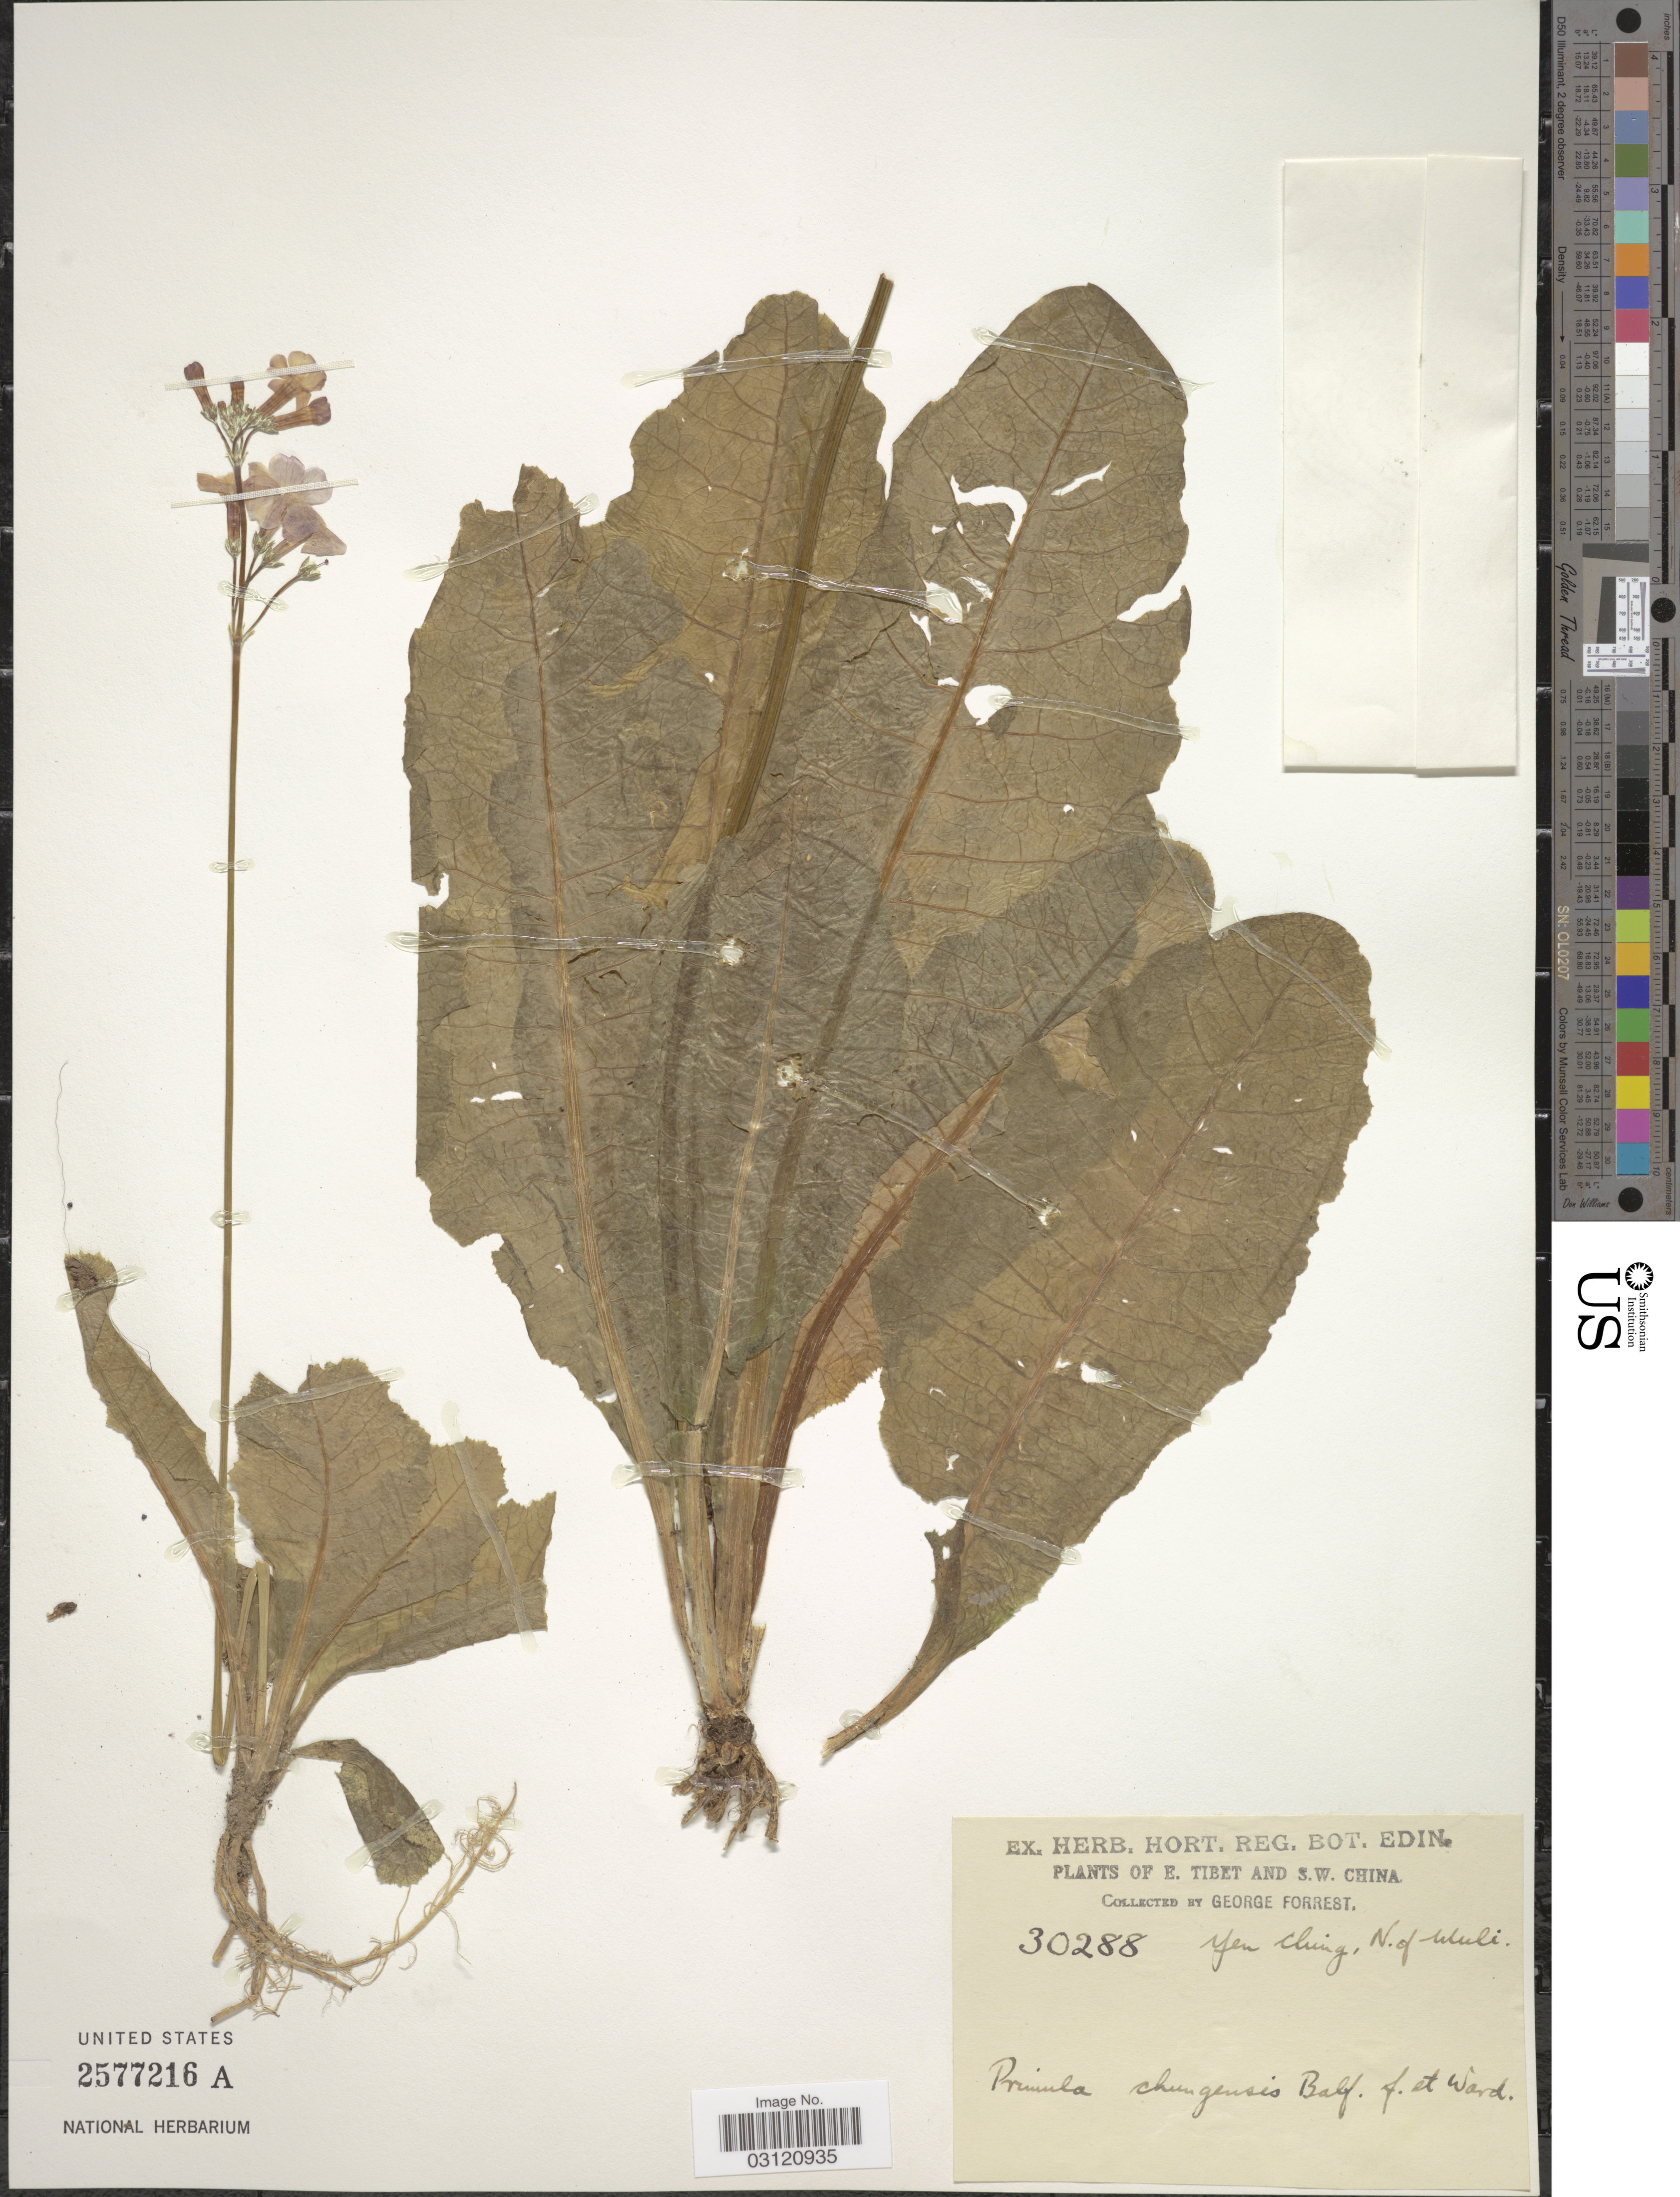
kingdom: Plantae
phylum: Tracheophyta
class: Magnoliopsida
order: Ericales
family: Primulaceae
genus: Primula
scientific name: Primula chungensis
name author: Balf. f. & Kingdon-Ward in Balf. f.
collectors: G. Forrest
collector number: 30288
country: China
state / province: Xizang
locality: E. Tibet and S.W. China. Yen Ching, N. of ululi [interpreted].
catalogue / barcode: US 2577216A